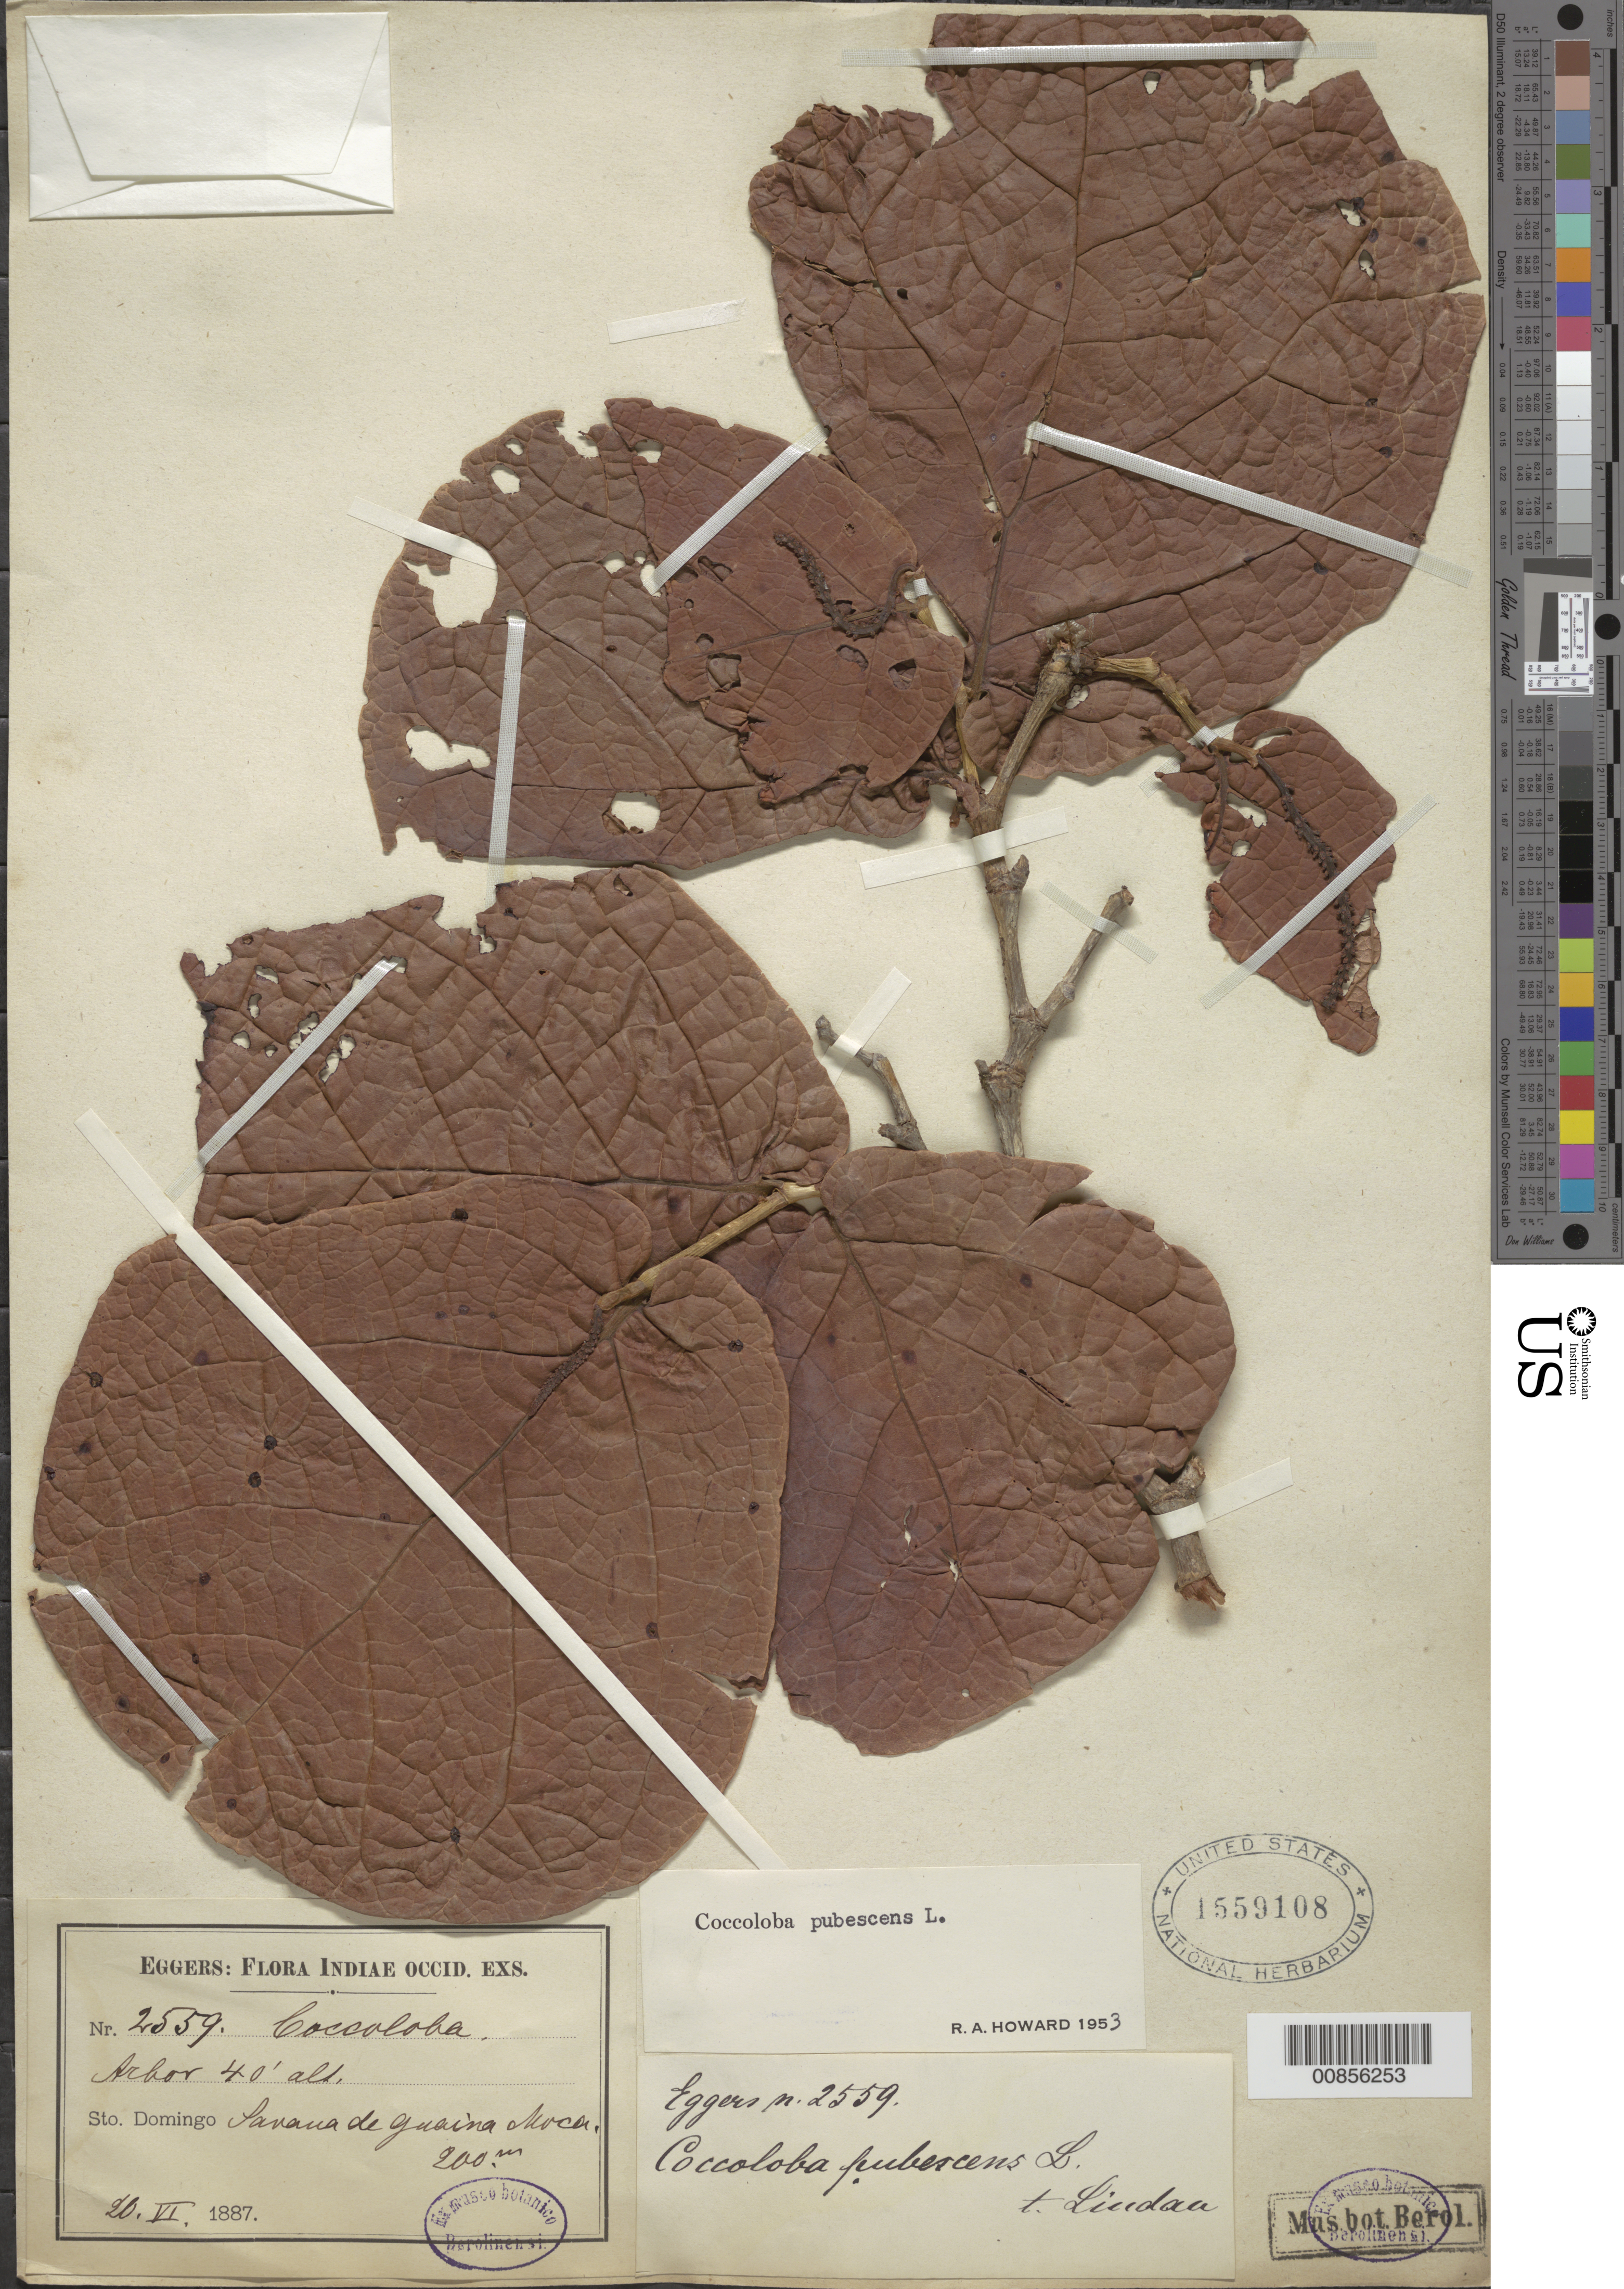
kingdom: Plantae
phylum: Tracheophyta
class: Magnoliopsida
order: Caryophyllales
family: Polygonaceae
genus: Coccoloba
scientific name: Coccoloba pubescens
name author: L.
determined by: Howard, R. A.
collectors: H. F. A. von Eggers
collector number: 2559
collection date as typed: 20 Jun 1887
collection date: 1887-06-20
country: Dominican Republic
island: Hispaniola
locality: Savana de Guaina Moca.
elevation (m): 200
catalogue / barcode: US 1559108